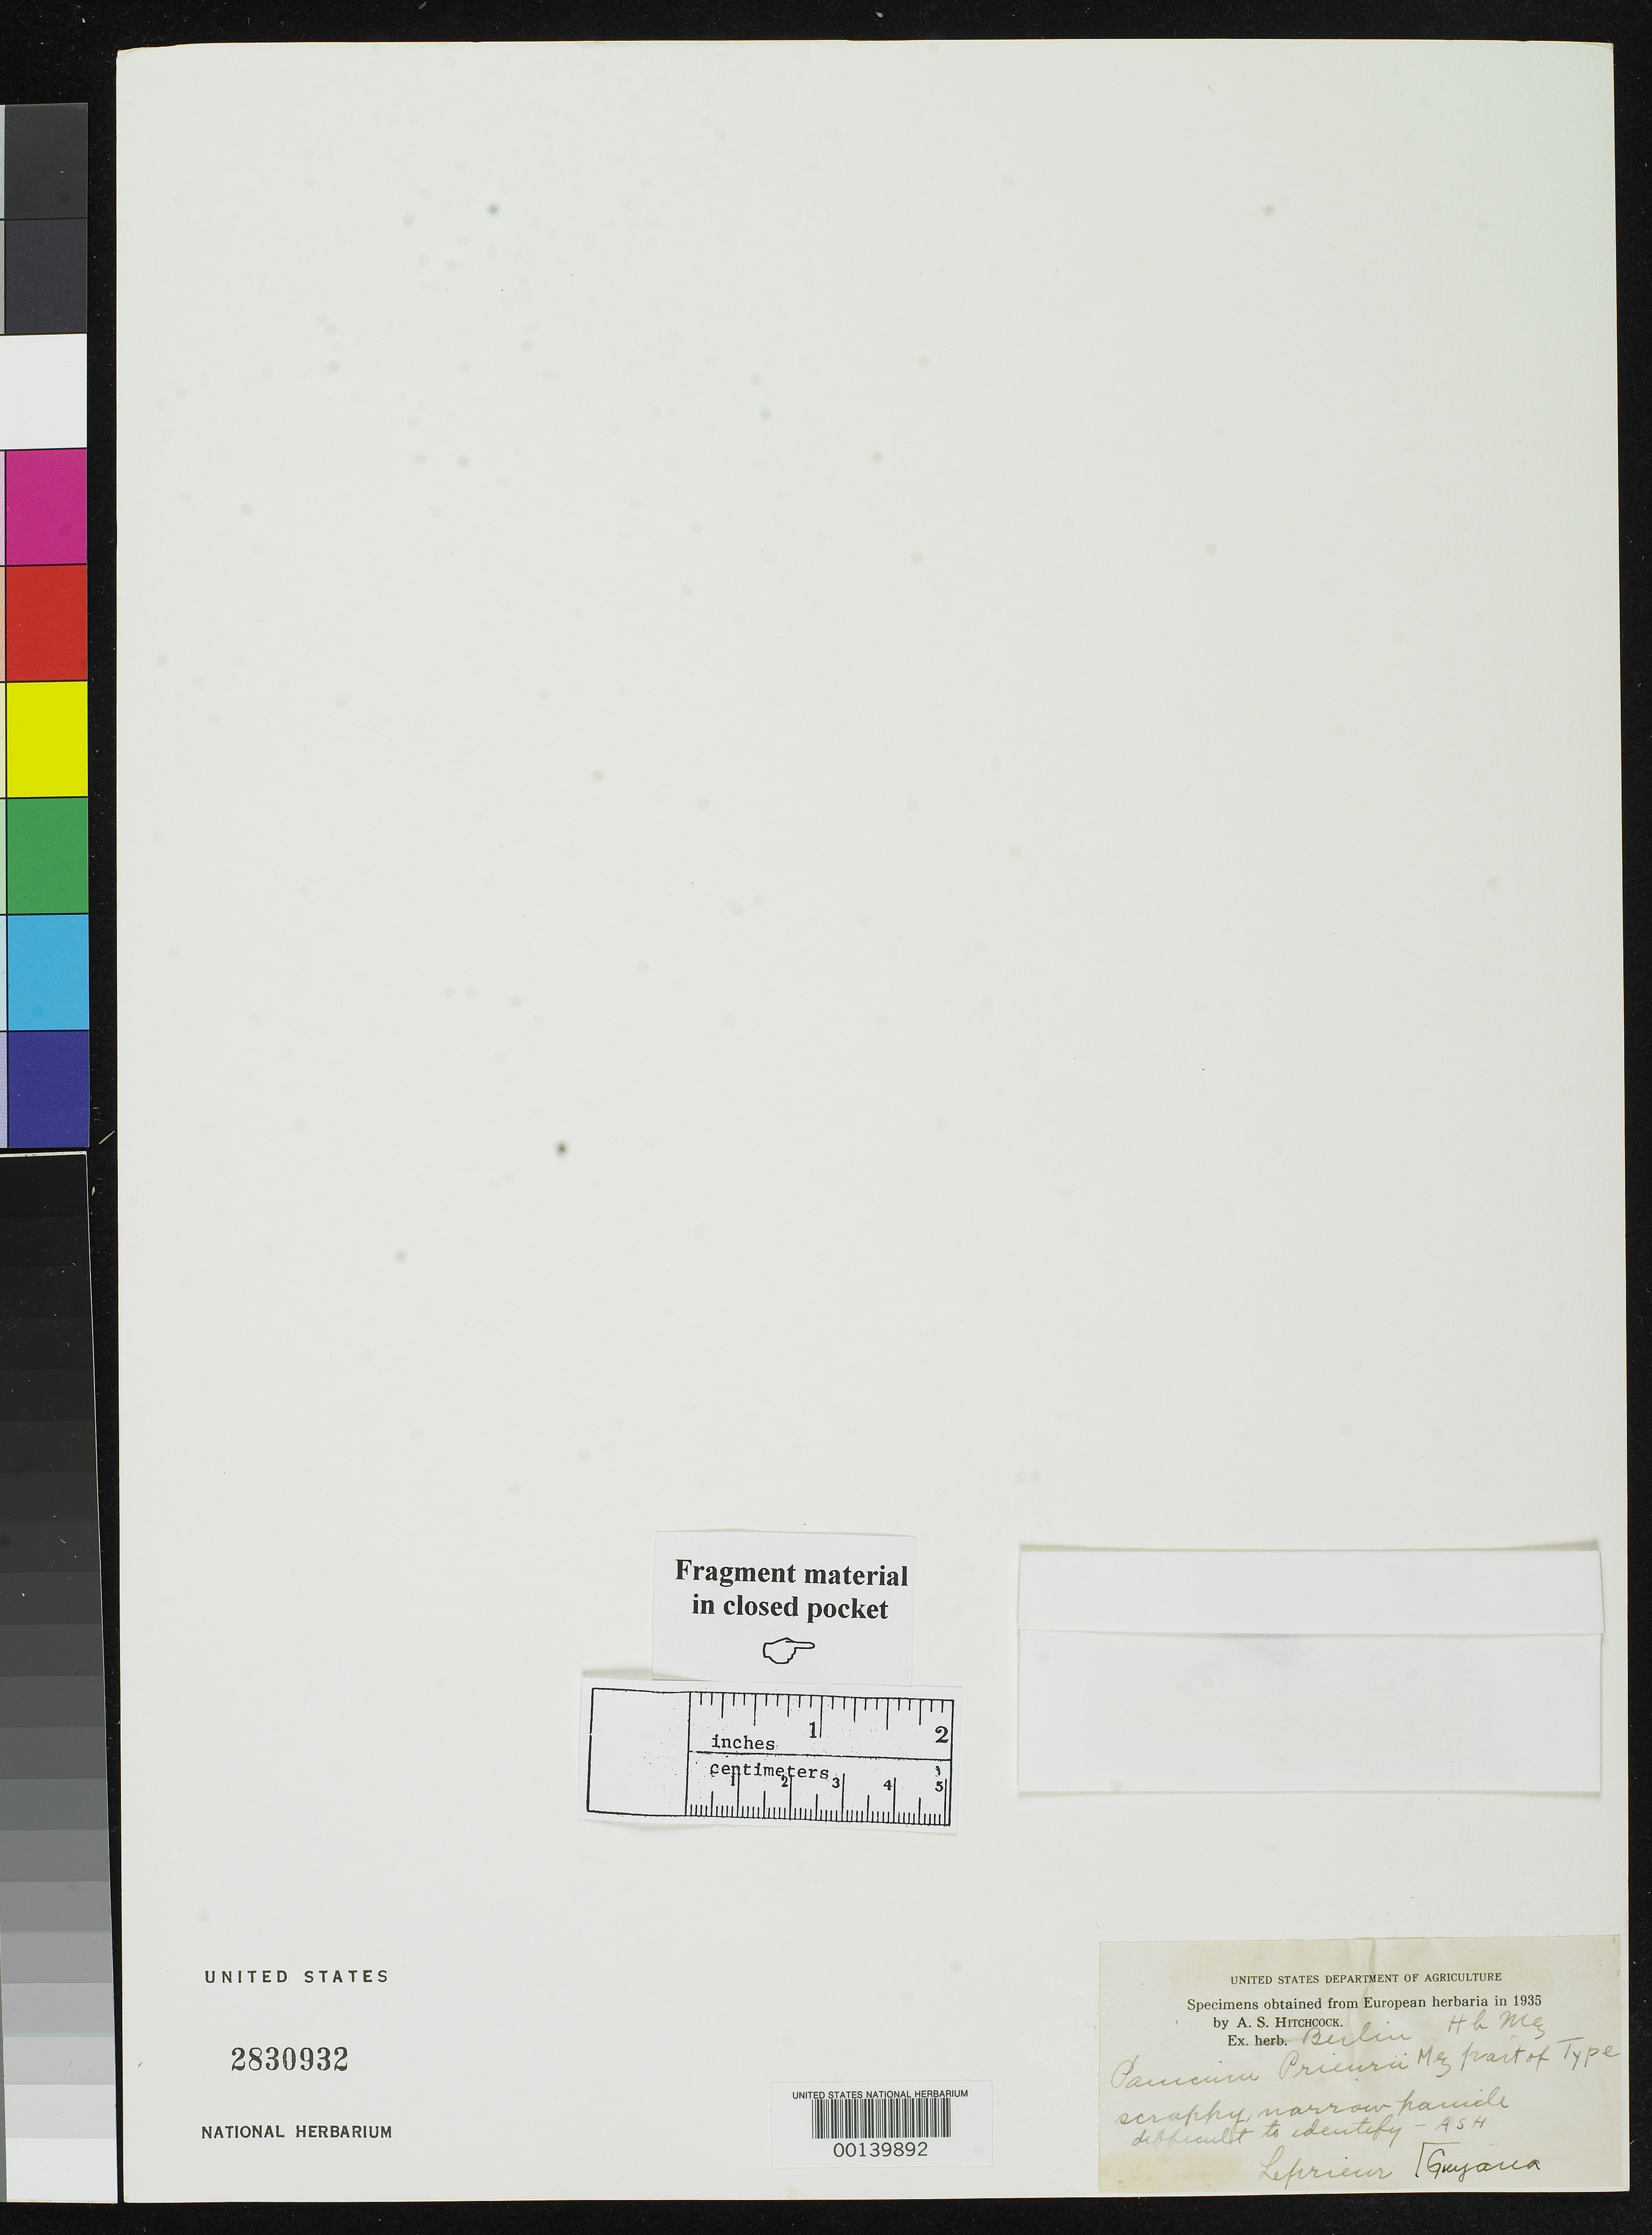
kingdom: Plantae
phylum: Tracheophyta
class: Liliopsida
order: Poales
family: Poaceae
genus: Panicum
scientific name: Panicum prieurii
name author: Mez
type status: Type Fragment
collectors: F. M. R. Leprieur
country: French Guiana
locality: "Guyane"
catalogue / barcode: US 2830932